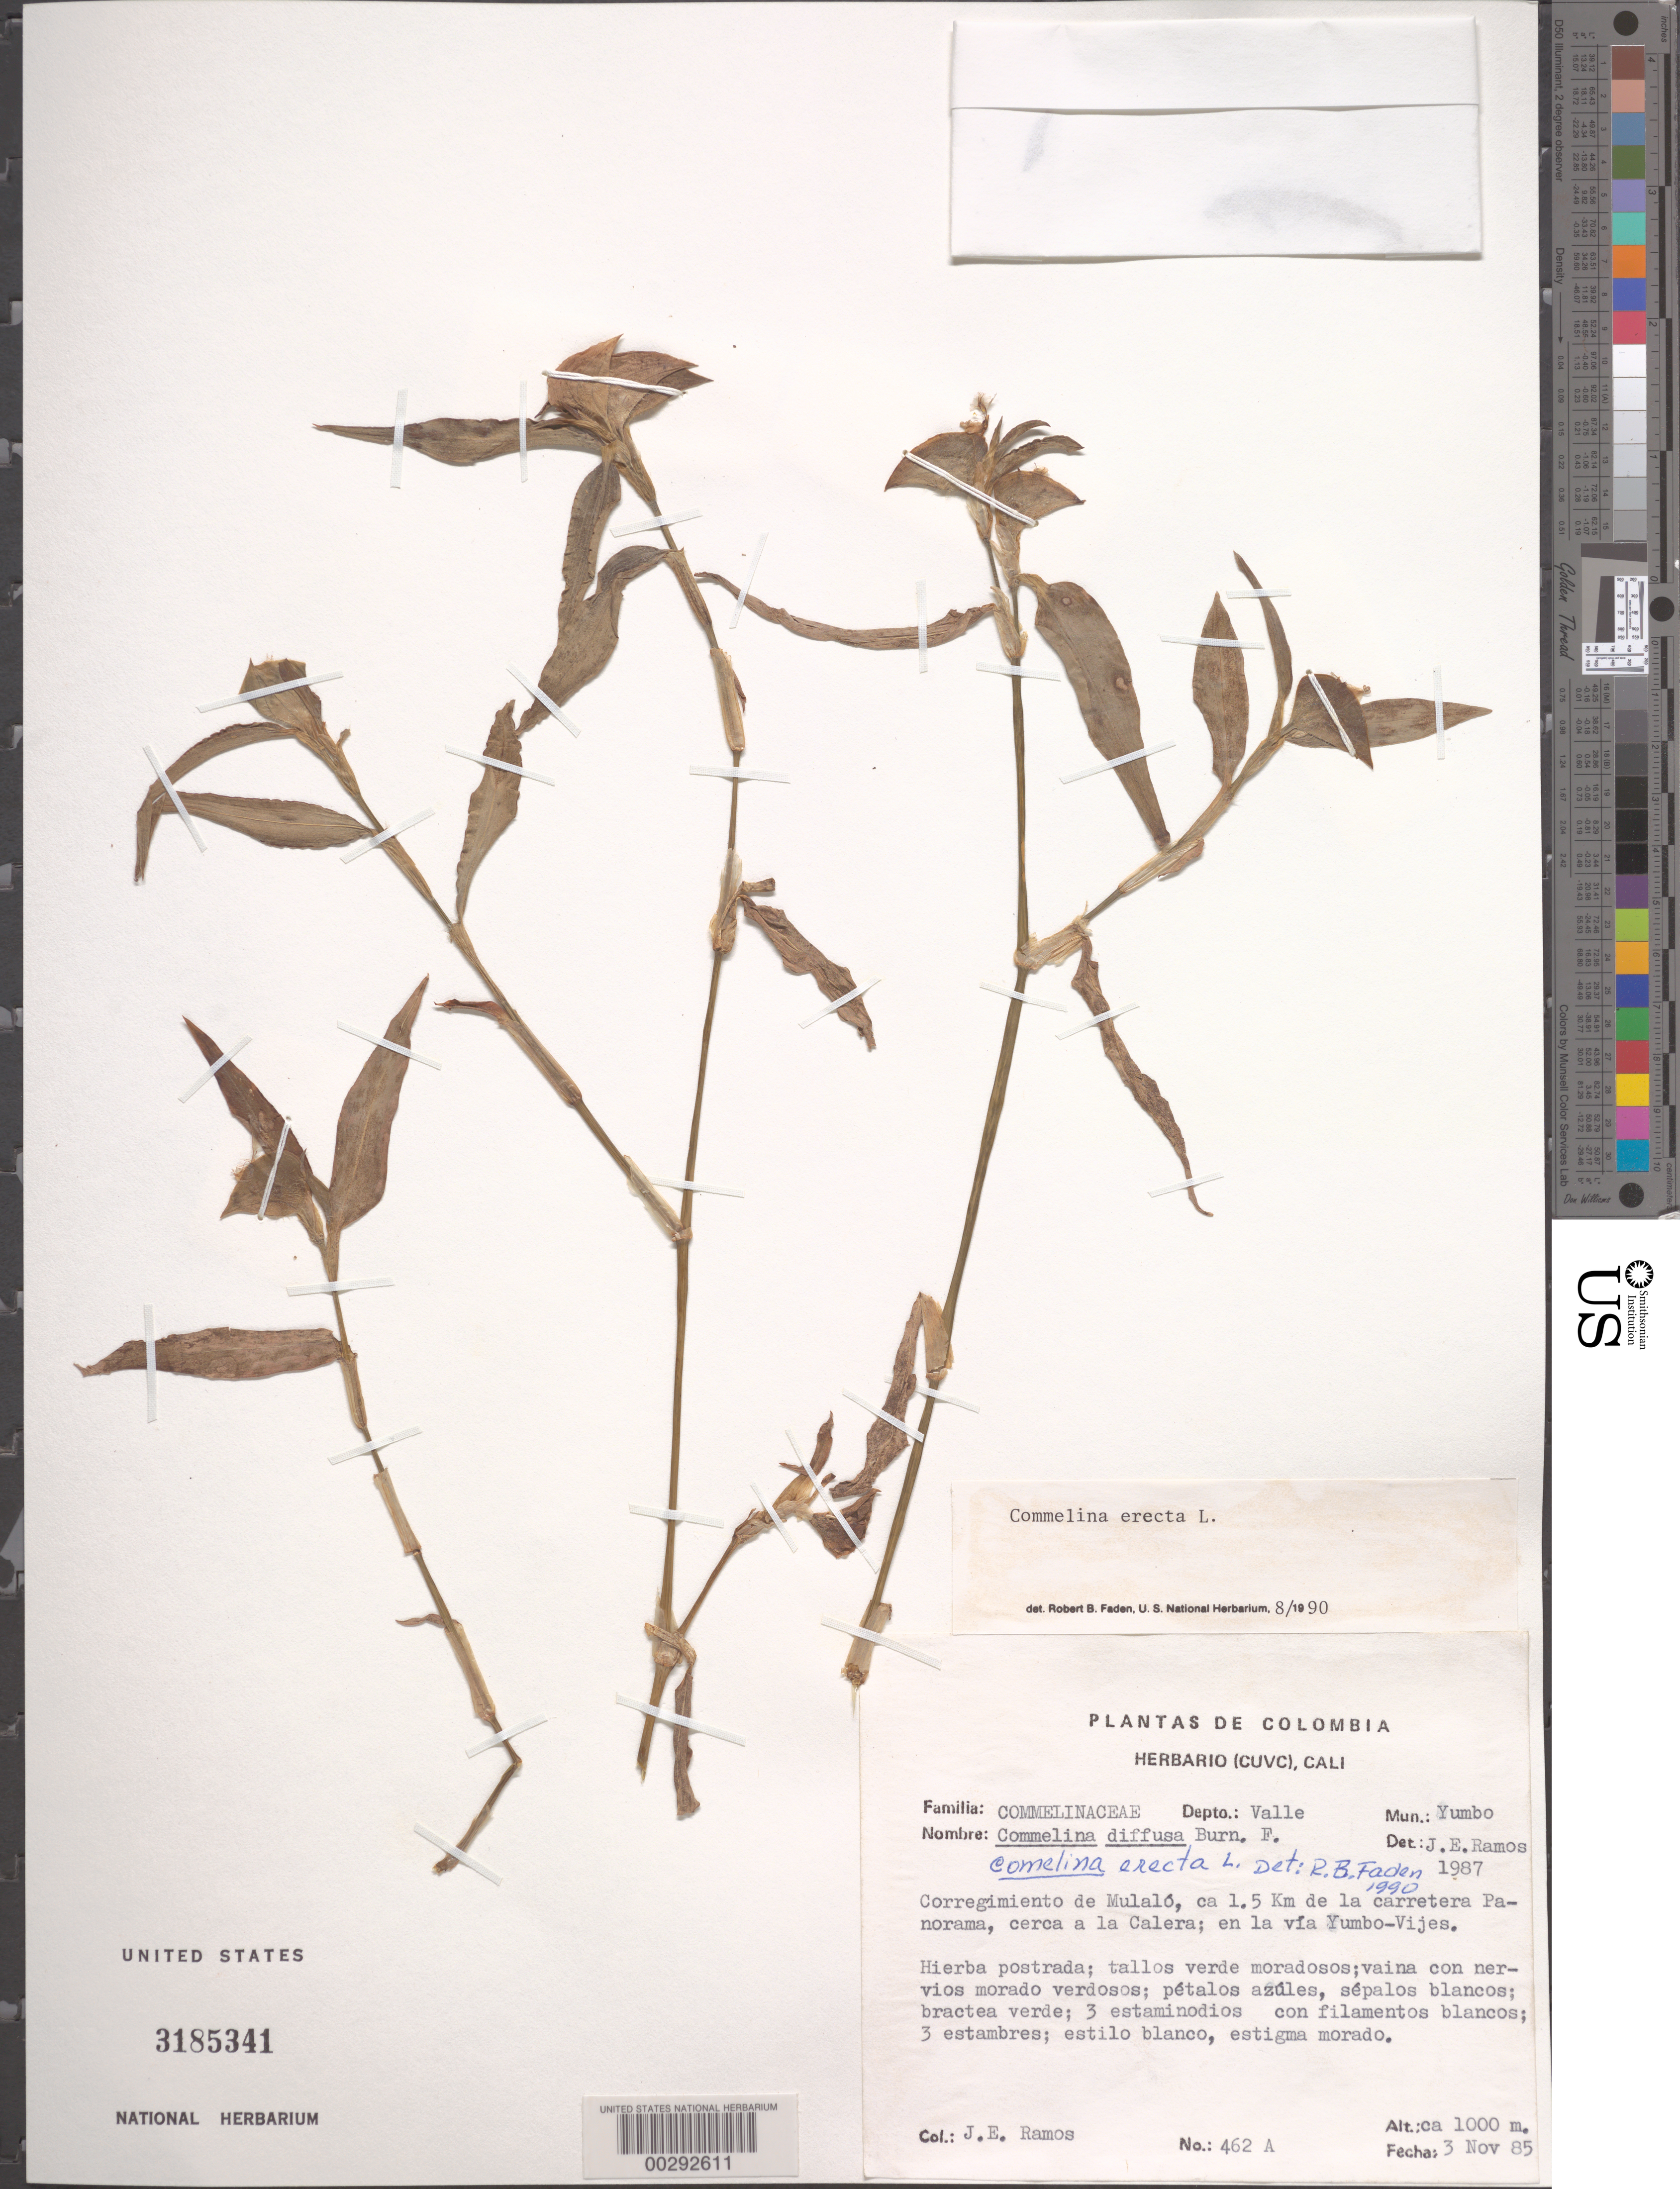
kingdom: Plantae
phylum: Tracheophyta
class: Liliopsida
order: Commelinales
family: Commelinaceae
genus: Commelina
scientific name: Commelina erecta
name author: L.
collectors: J. E. Ramos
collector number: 462a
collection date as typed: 03 Nov 1985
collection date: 1985-11-03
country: Colombia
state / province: Valle del Cauca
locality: YUmbo Mun. (?), Corregimiento de mulalo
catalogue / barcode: US 3185341